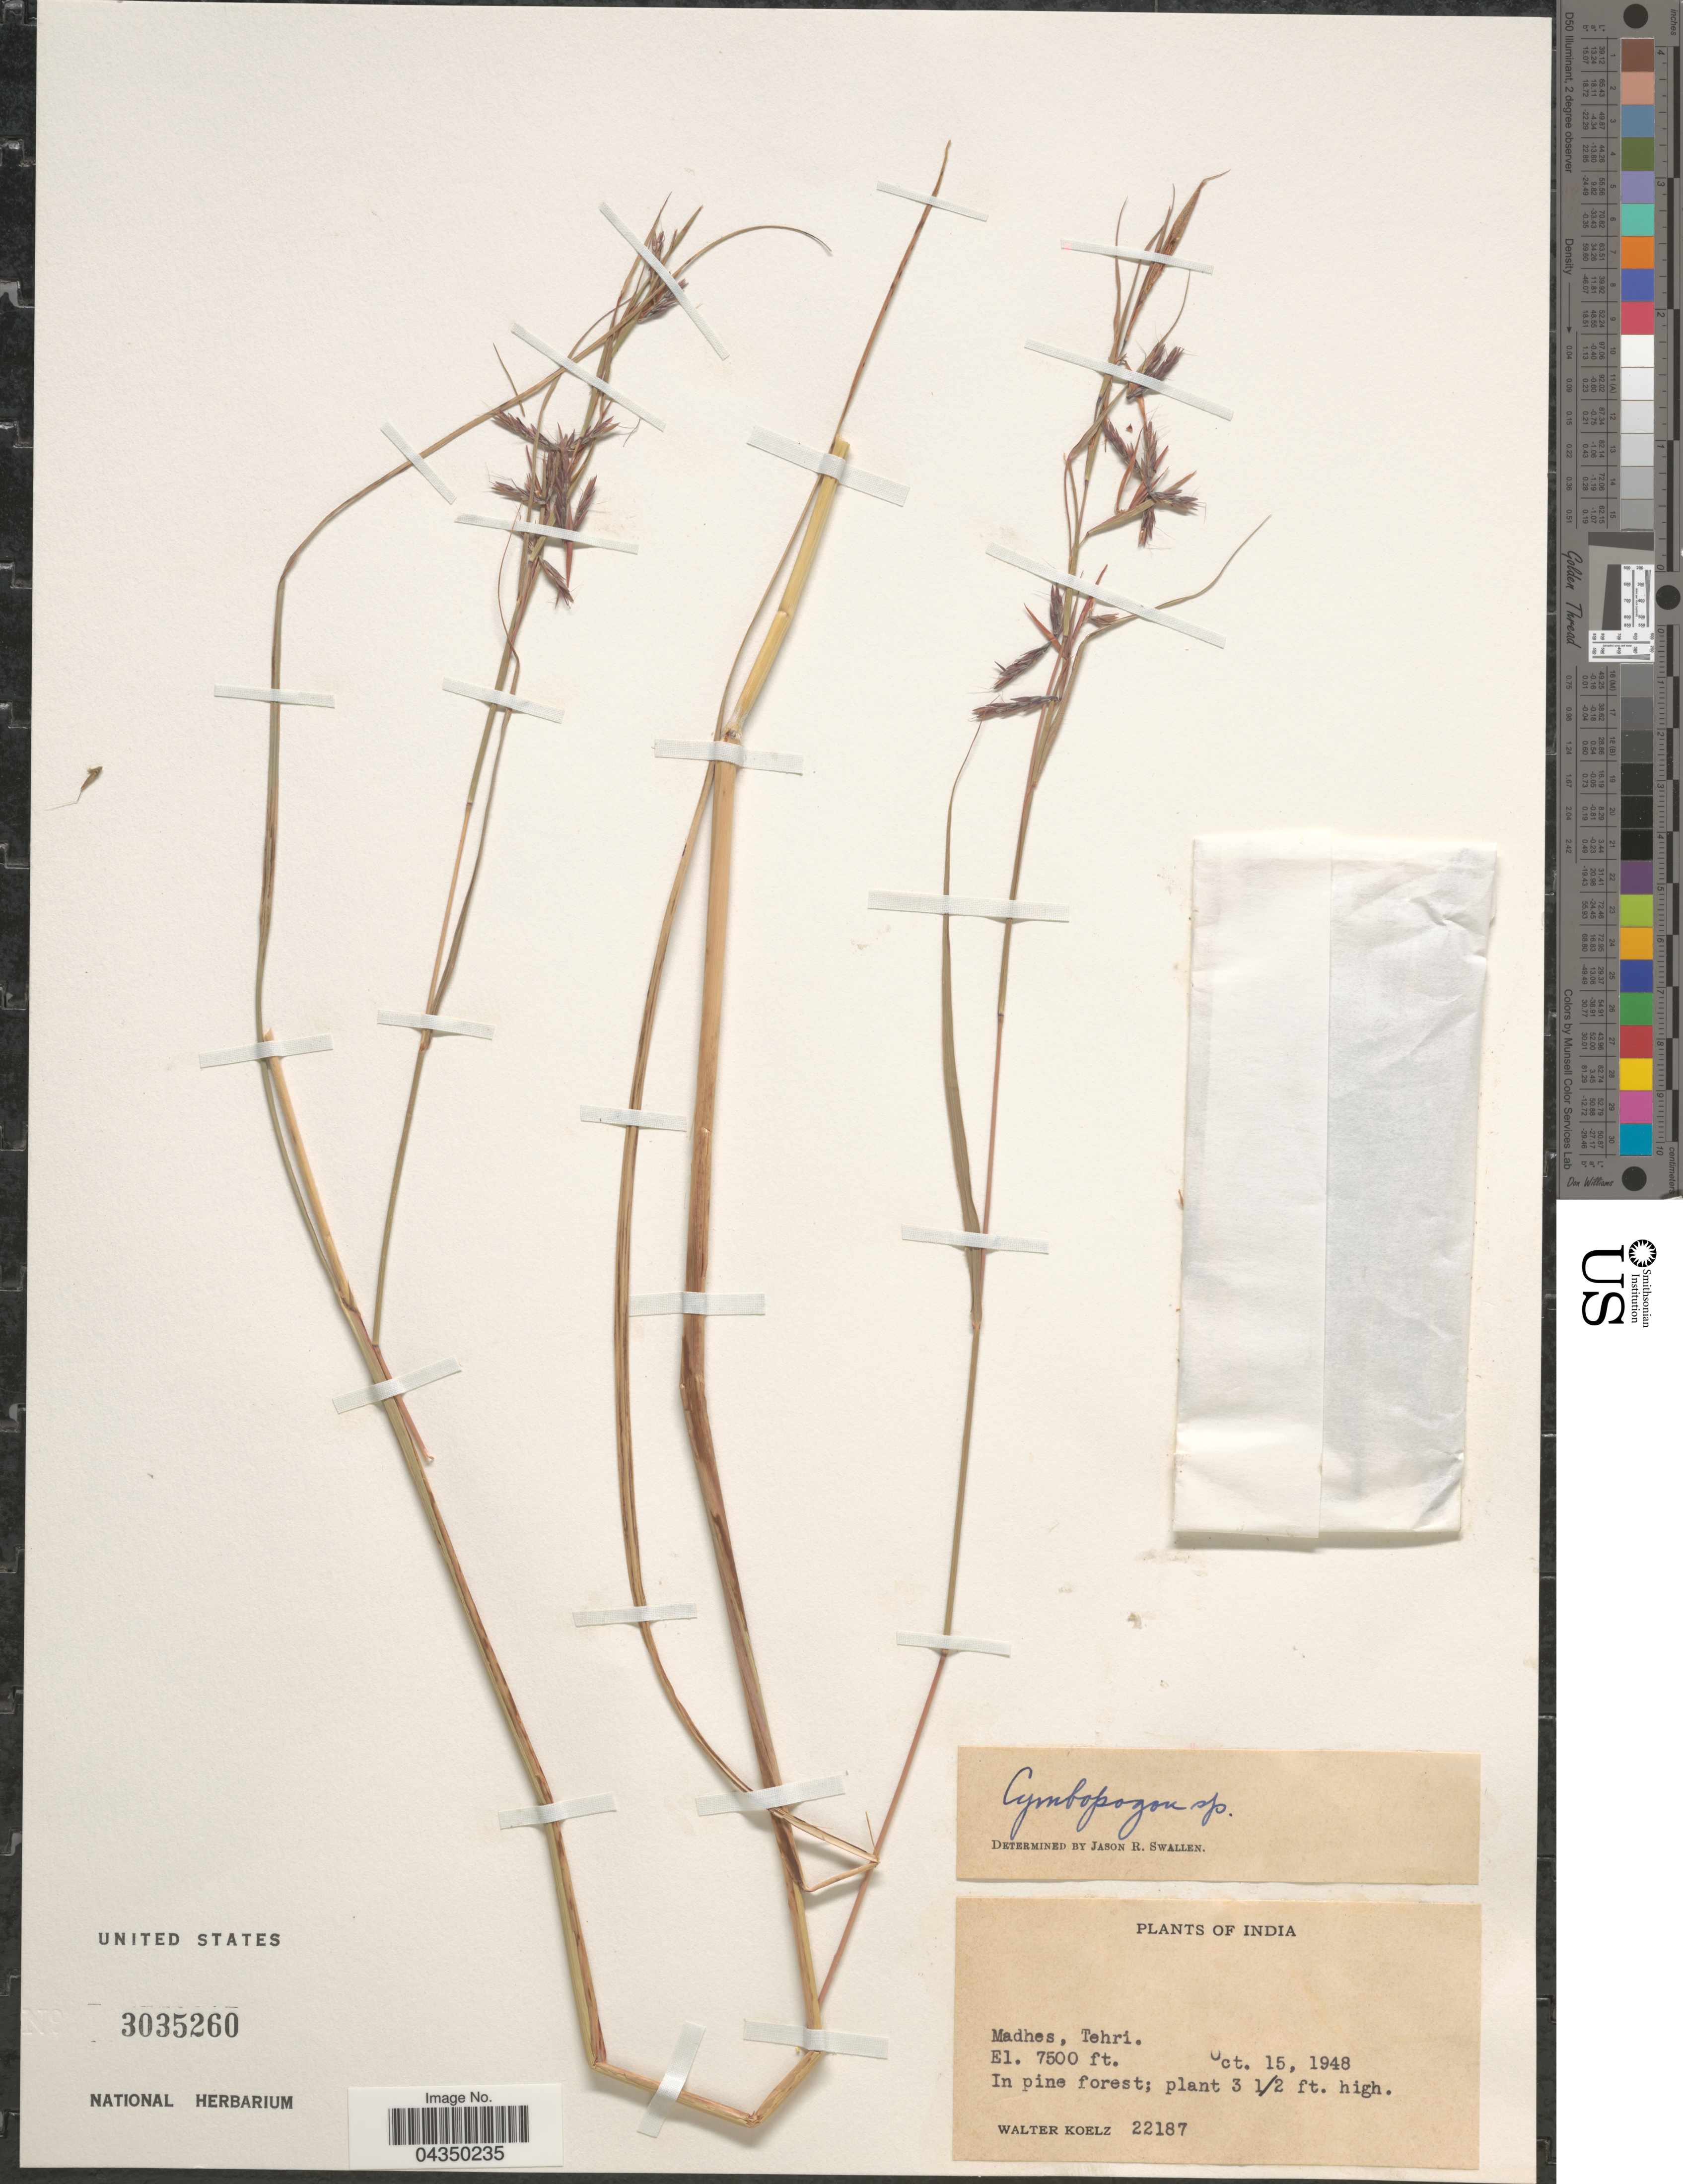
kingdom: Plantae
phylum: Tracheophyta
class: Liliopsida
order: Poales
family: Poaceae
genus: Cymbopogon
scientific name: Cymbopogon sp.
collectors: W. N. Koelz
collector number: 22187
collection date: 1948-10-15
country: India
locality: Madhes, Tehri.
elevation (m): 2286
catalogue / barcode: US 3035260